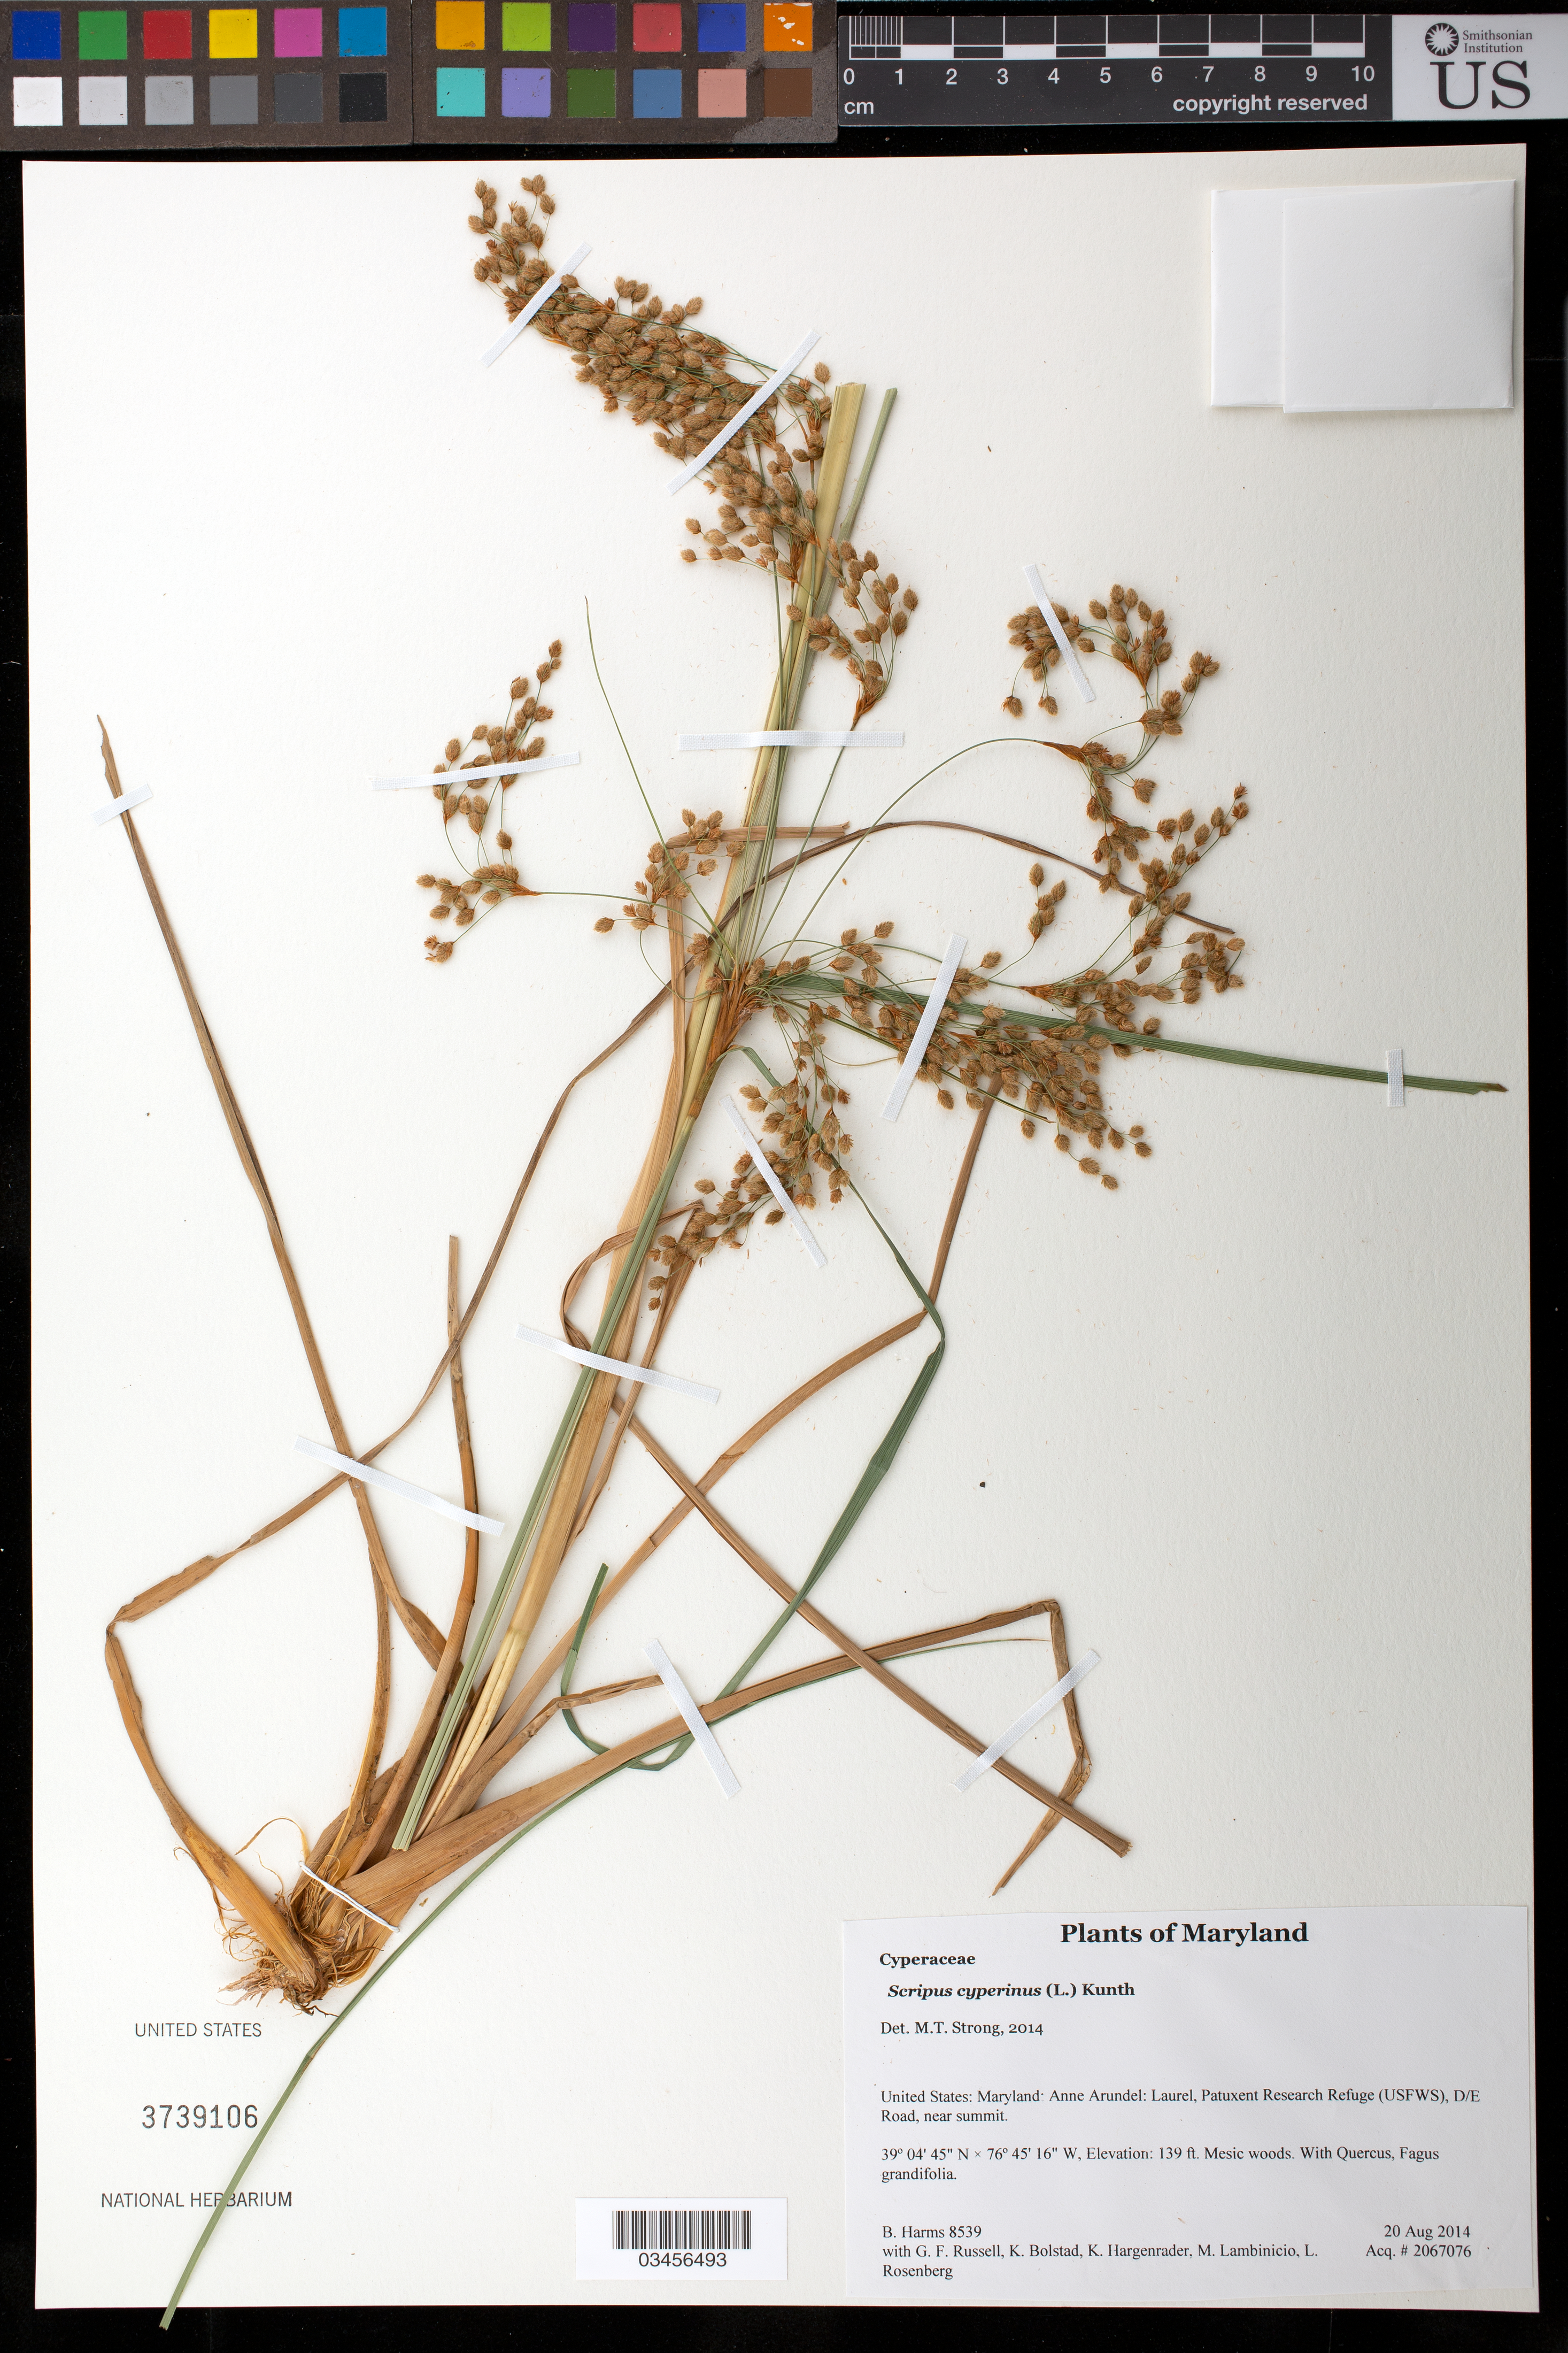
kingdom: Plantae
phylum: Tracheophyta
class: Liliopsida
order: Poales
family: Cyperaceae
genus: Scirpus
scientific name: Scirpus cyperinus (L.) Kunth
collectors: B. Harms, G. Russell, K. Bolstad, K. Hargenrader, M. Lambinicio & L. Rosenberg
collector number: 8539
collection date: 2014-08-20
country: United States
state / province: Maryland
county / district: Anne Arundel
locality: Laurel, Patuxent Research Refuge (USFWS), D/E Road, near summit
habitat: Mesic woods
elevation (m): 42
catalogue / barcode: US 3739106